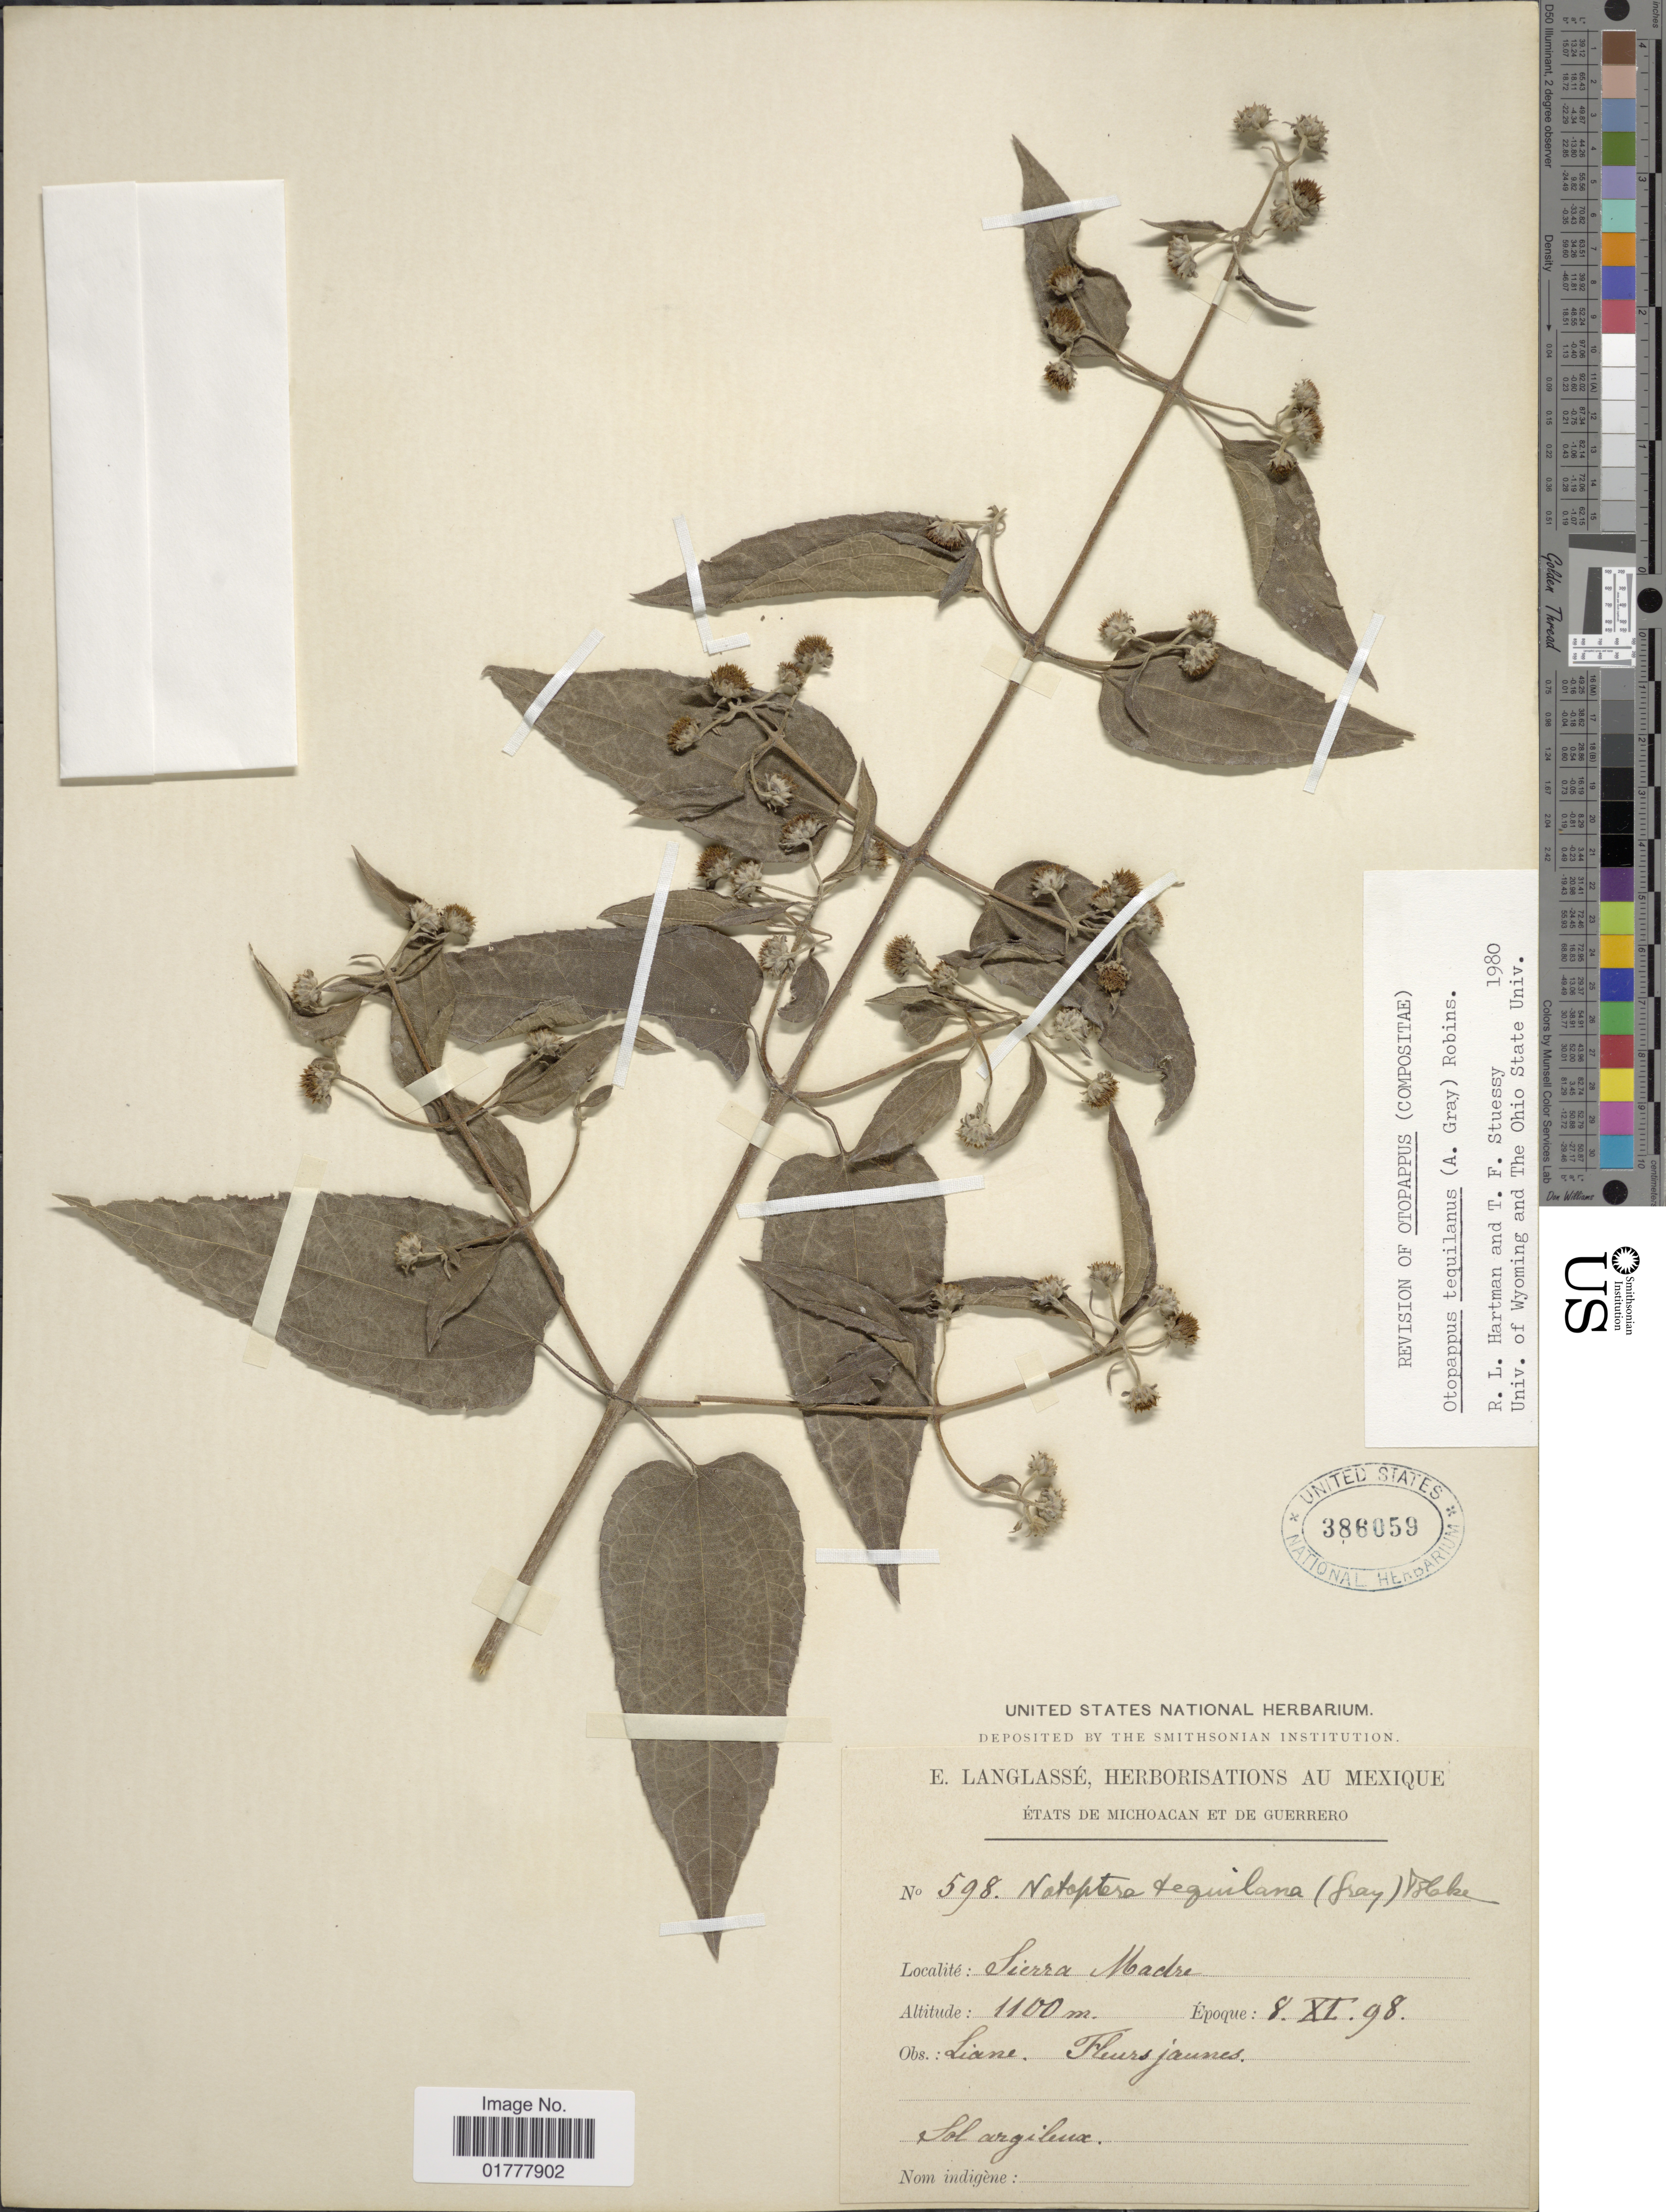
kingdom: Plantae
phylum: Tracheophyta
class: Magnoliopsida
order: Asterales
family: Asteraceae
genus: Otopappus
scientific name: Otopappus tequilanus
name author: (A. Gray) B.L. Rob.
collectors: E. Langlassé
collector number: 598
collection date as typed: Transcribed d/m/y: 8/11/98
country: Mexico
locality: Etats de Michoacan et de Guerrero, Sierra Madre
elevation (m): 1100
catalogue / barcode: US 386059